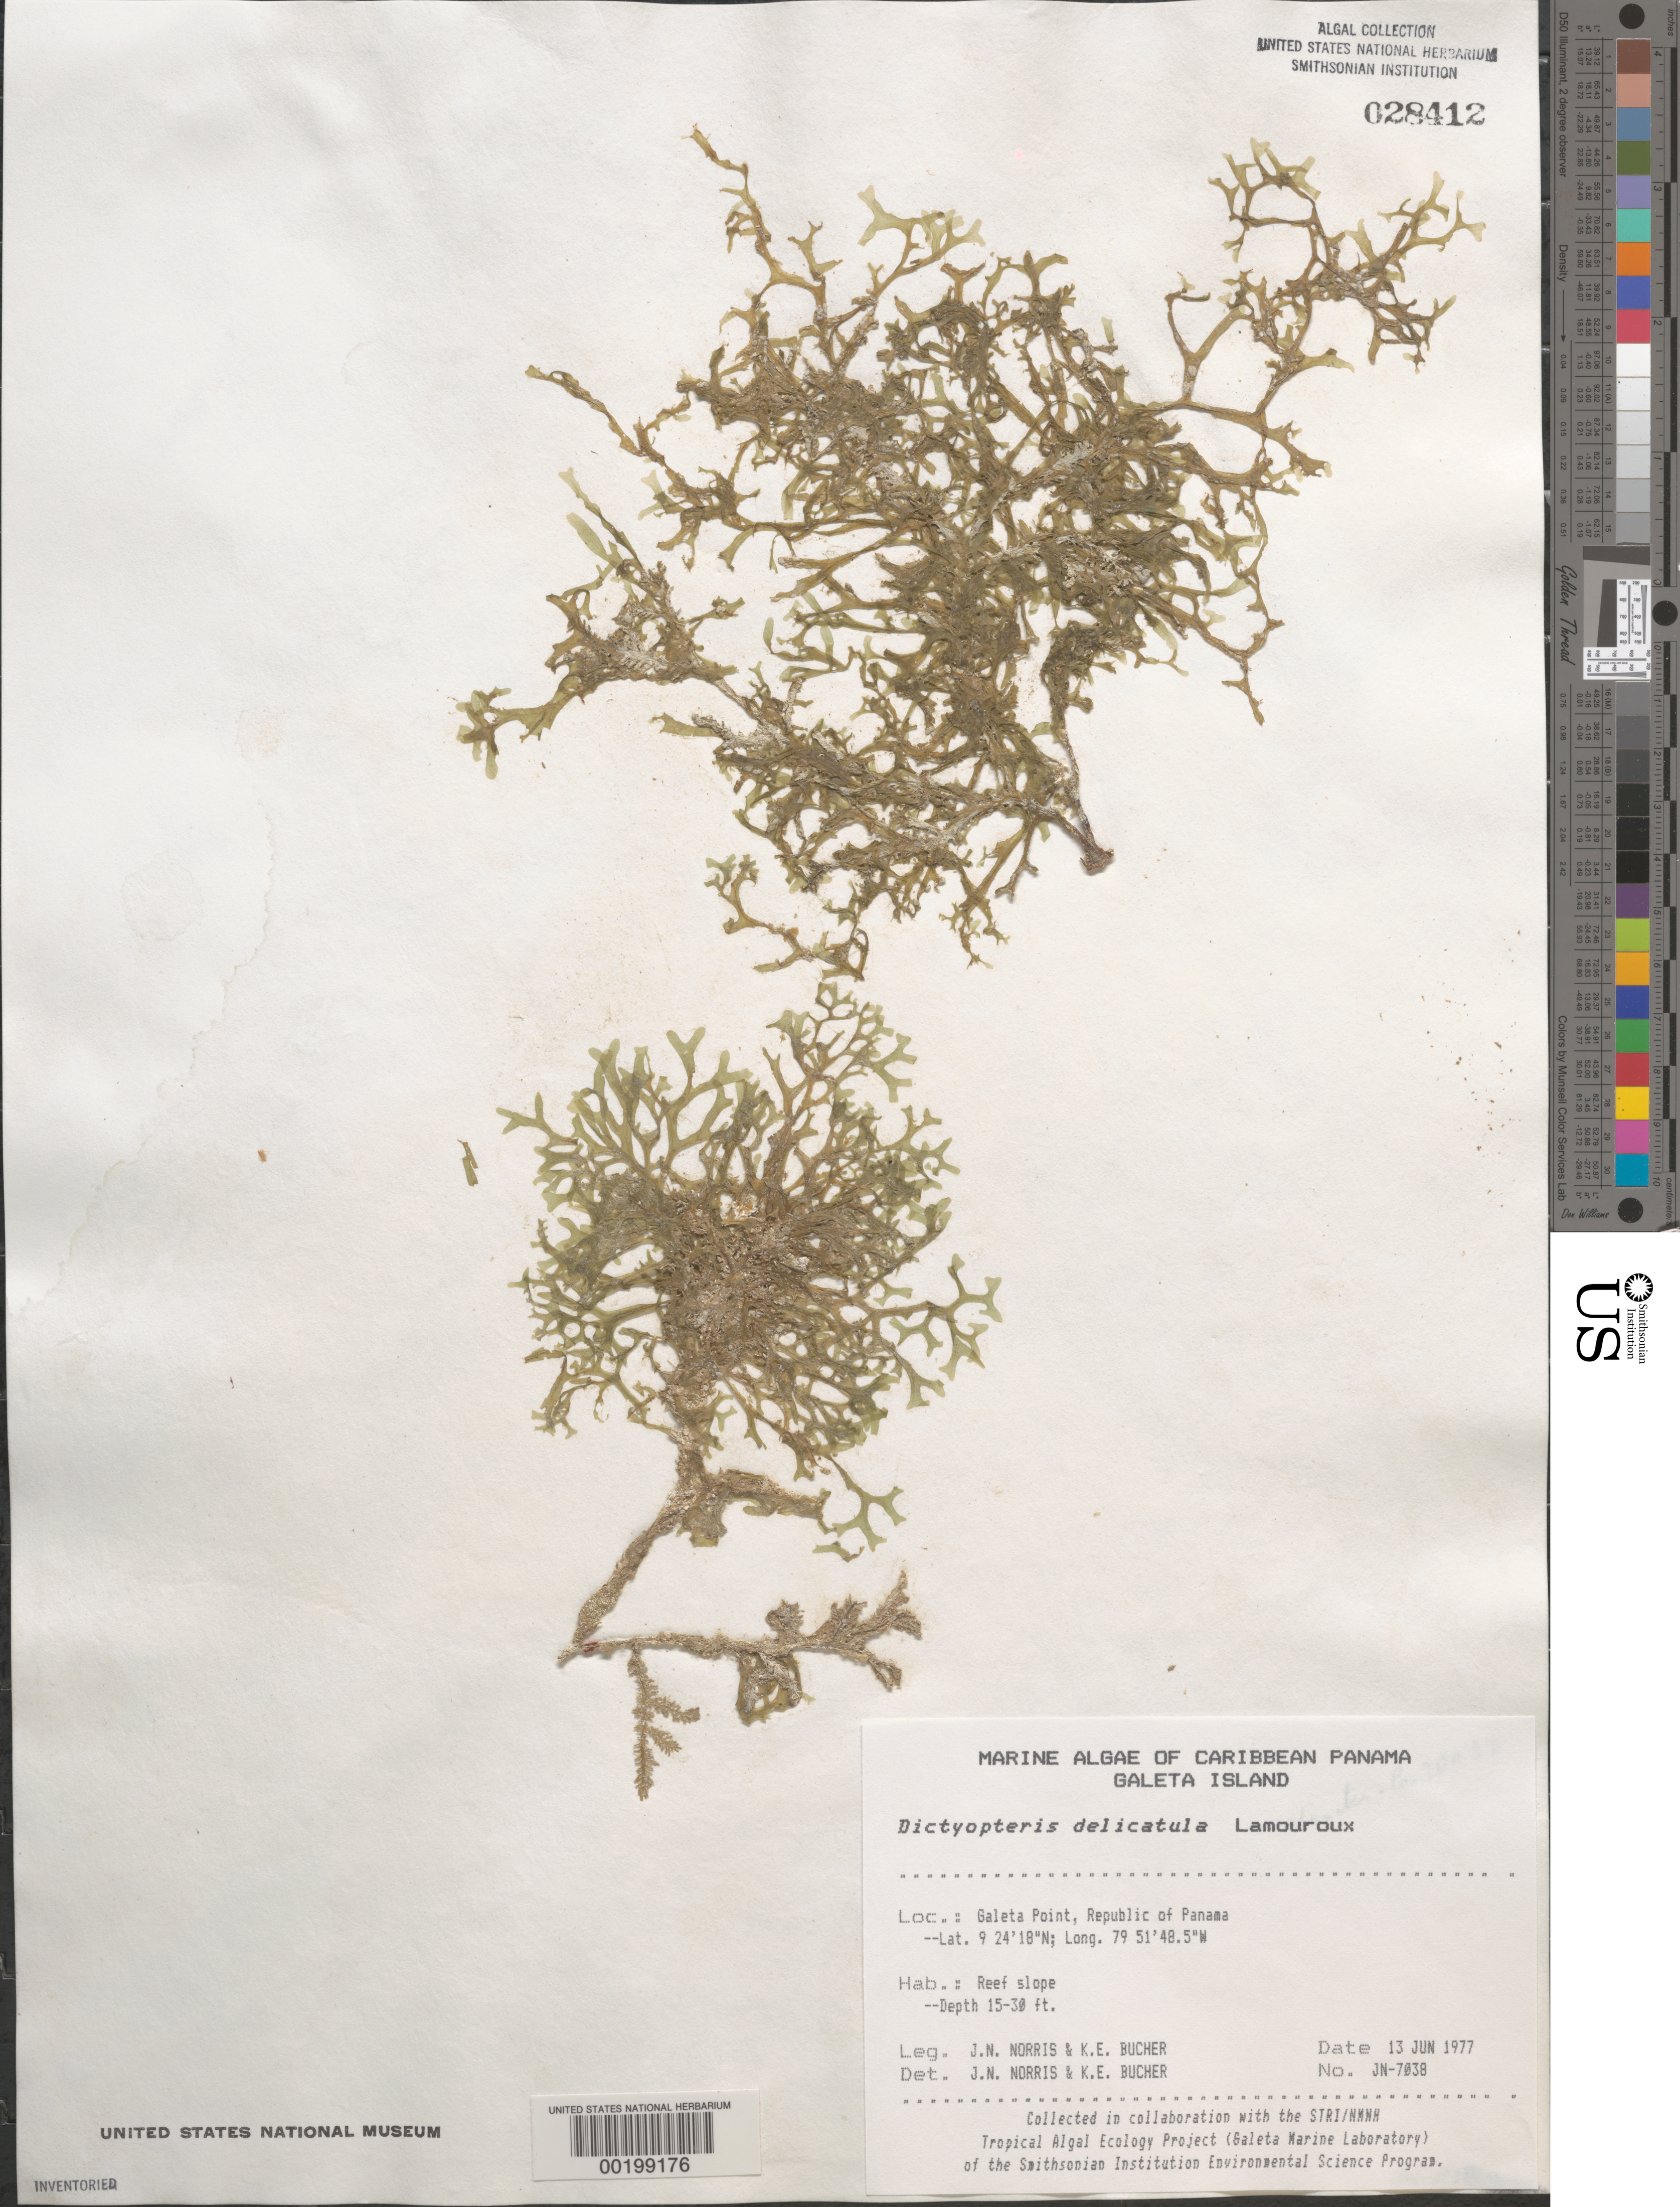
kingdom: Chromista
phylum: Ochrophyta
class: Phaeophyceae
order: Dictyotales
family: Dictyotaceae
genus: Dictyopteris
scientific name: Dictyopteris delicatula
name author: J.V.Lamouroux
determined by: Norris, J. N.; Bucher, K. E.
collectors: J. N. Norris & K. E. Bucher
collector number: JN-7038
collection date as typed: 13 Jun 1977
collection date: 1977-06-13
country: Panama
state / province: Colón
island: Galeta Island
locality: Galeta Point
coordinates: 9 24' 18" N, 79 51' 48.5" W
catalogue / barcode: US 28412